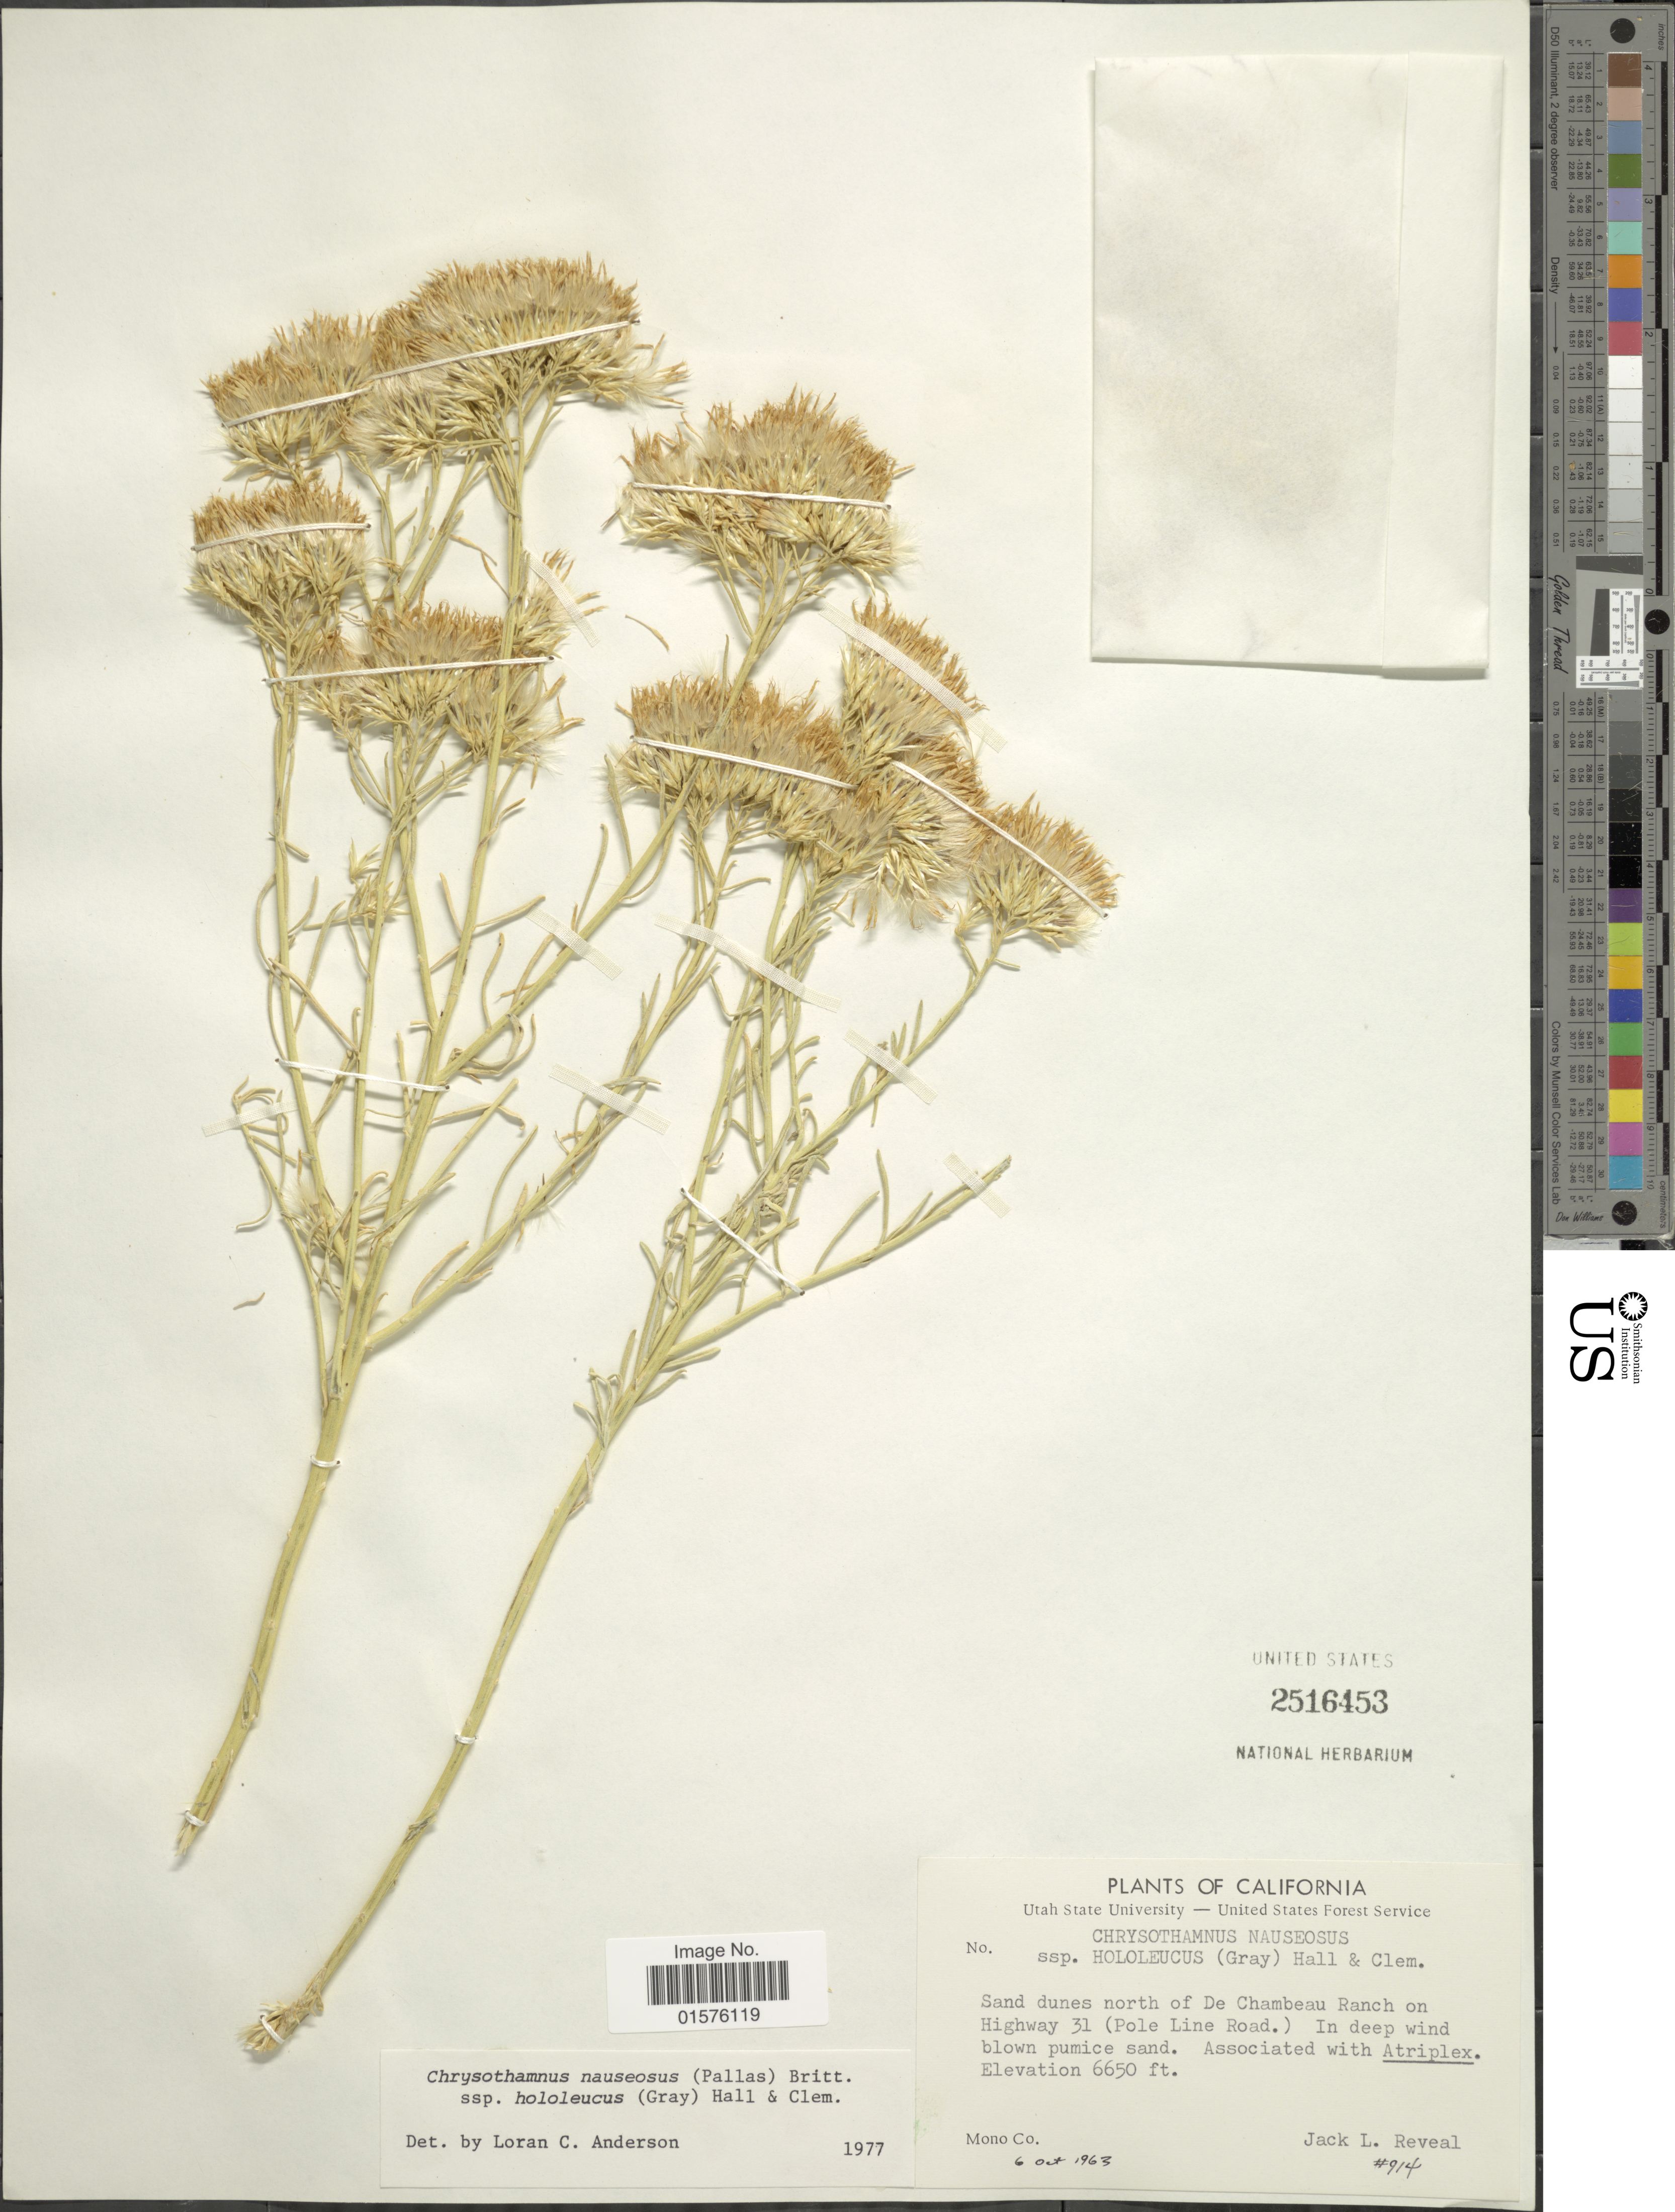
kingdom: Plantae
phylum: Tracheophyta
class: Magnoliopsida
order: Asterales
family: Asteraceae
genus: Ericameria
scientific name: Ericameria nauseosa var. hololeuca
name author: (A. Gray) G.L. Nesom & G.I. Baird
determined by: Urbatsch, Lowell E., Curator (LSU), Louisiana State University (UNITED STATES)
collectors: J. L. Reveal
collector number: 914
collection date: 1963-10-06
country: United States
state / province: California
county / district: Mono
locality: Mono Co., North of De Chambeau Ranch on Highway 31 (Pole Line Road).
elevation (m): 2027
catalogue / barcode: US 2516453